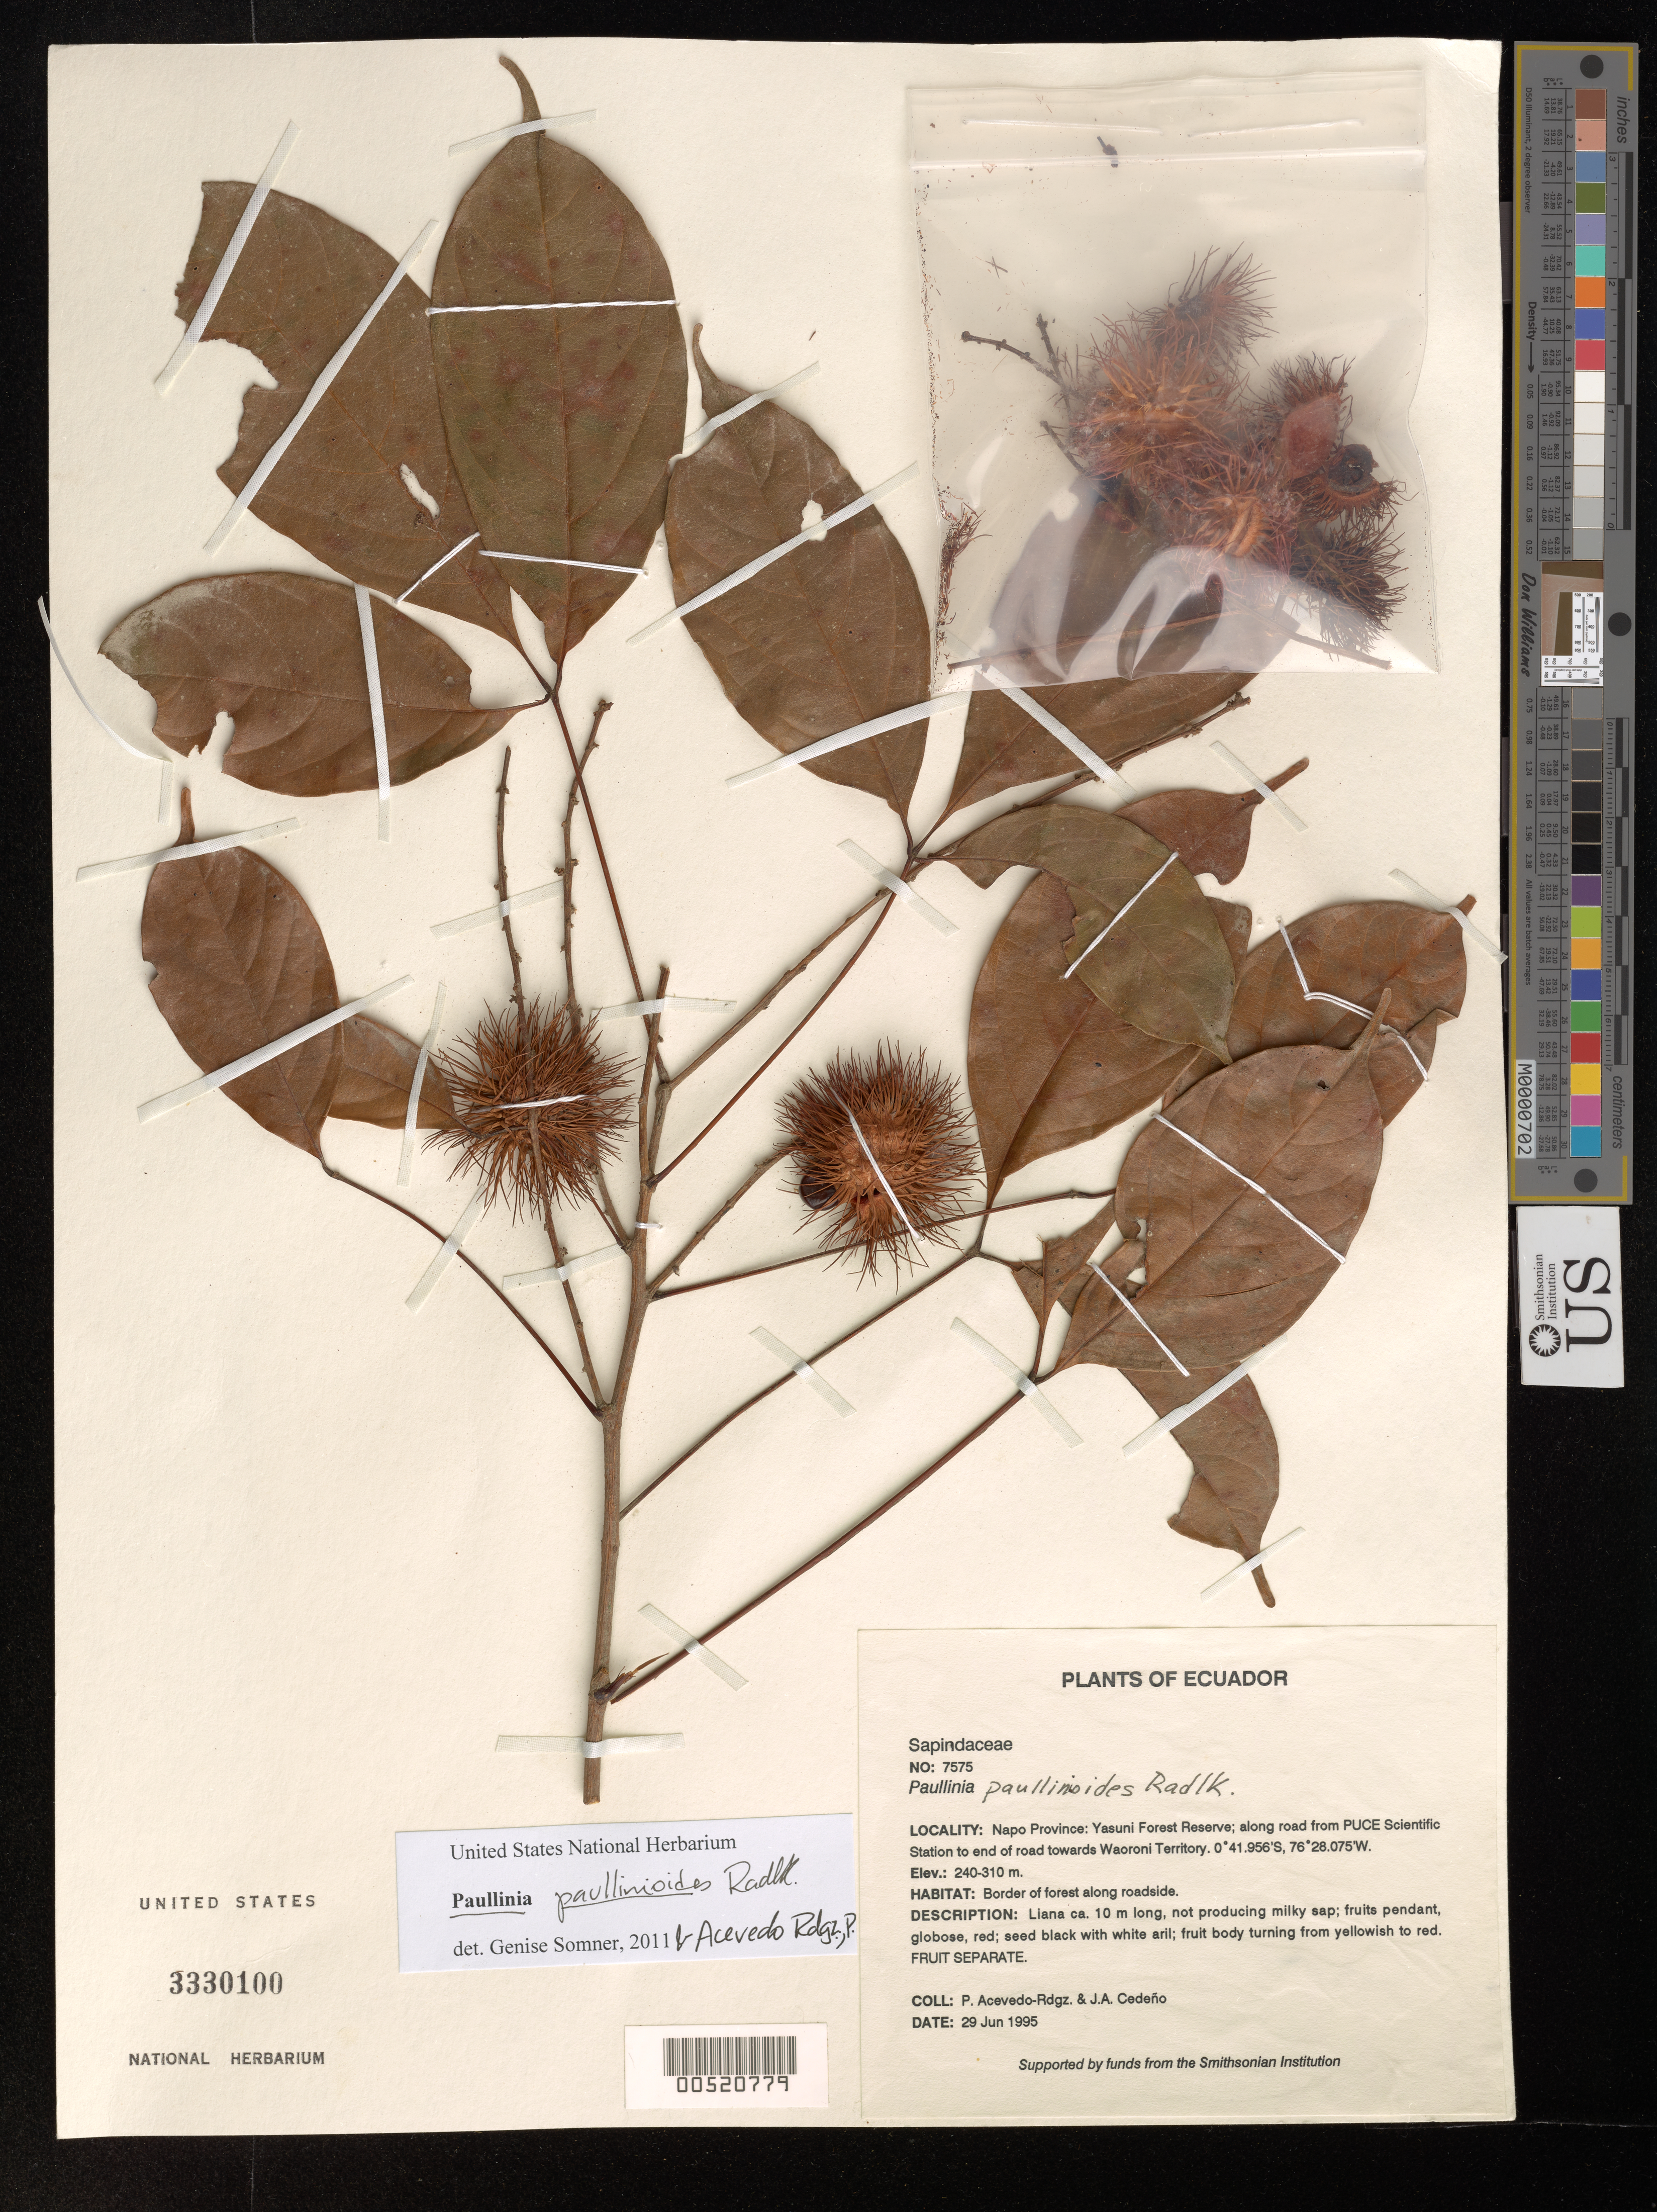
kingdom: Plantae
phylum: Tracheophyta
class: Magnoliopsida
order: Sapindales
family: Sapindaceae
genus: Paullinia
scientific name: Paullinia paullinioides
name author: Radlk.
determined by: Acevedo-Rodríguez, P.; Somner, G. V.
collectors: P. Acevedo-Rodr. & J. A. Cedeño M.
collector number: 7575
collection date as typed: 29 Jun 1995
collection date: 1995-06-29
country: Ecuador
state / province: Napo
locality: Napo Province: Yasuni Forest Reserve; along road from PUCE Scientific Station to end of road towards Waoroni Territory.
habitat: Border of forest along roadside.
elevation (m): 240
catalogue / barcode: US 3330100